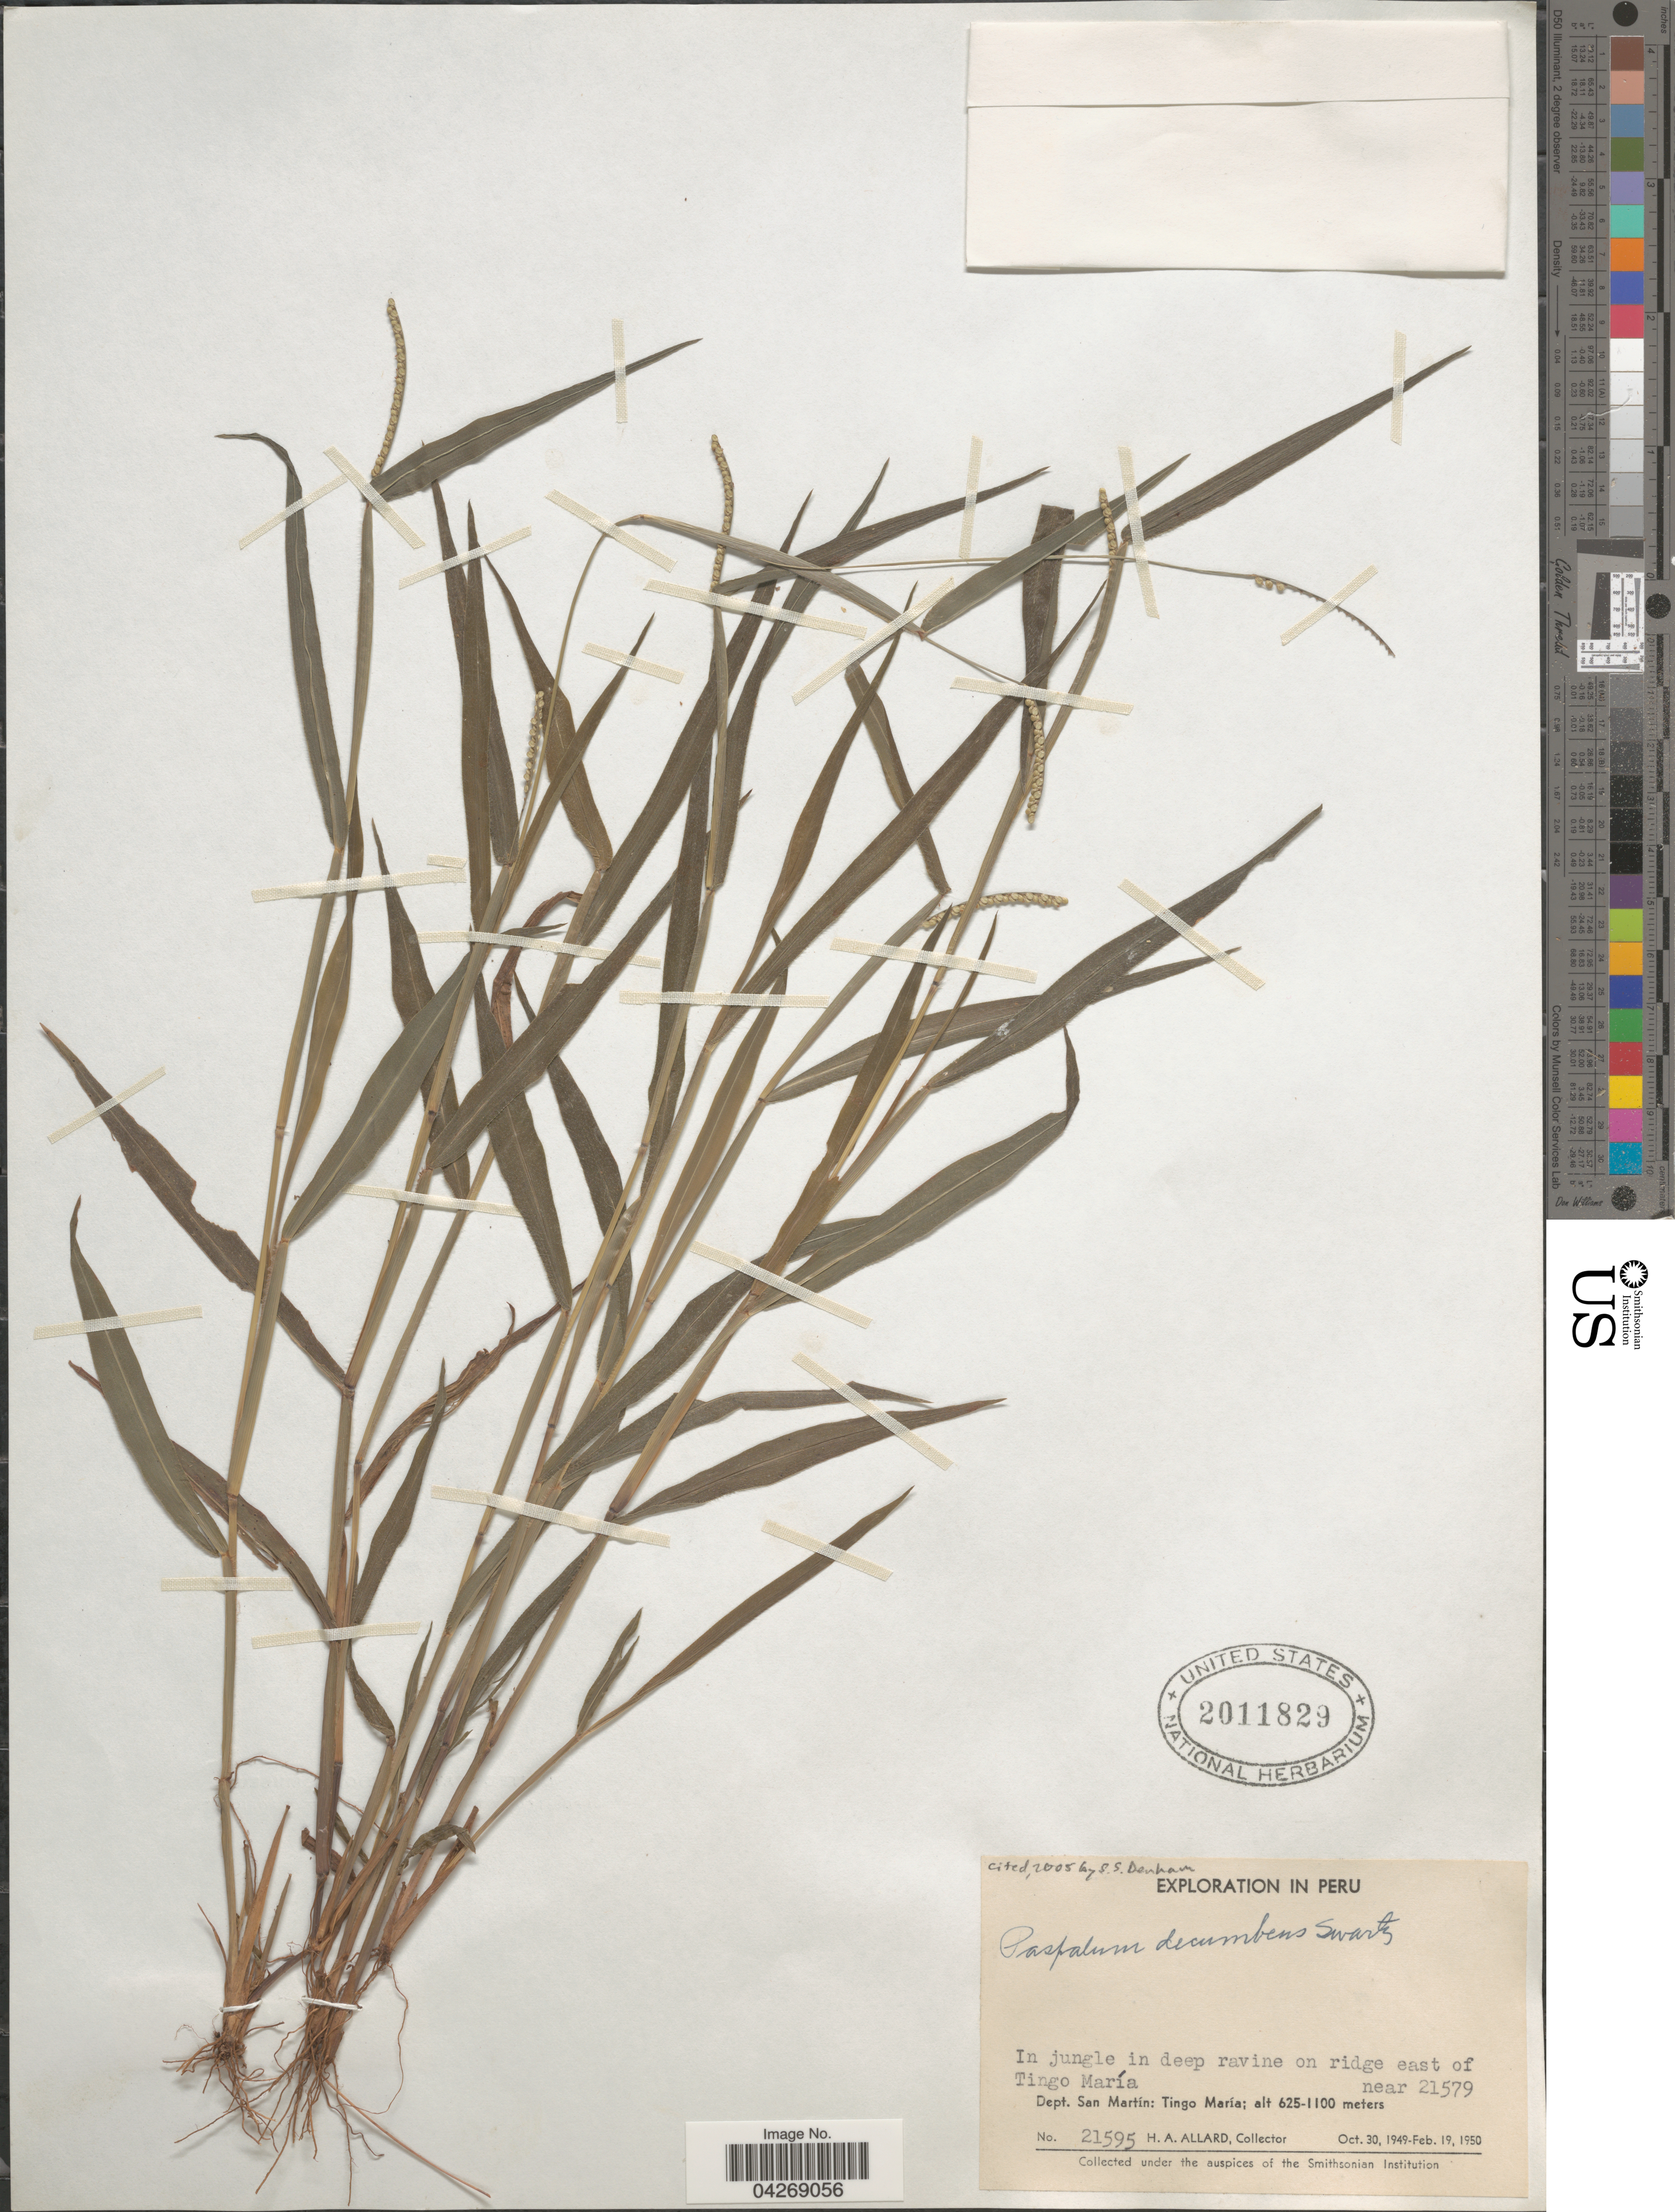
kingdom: Plantae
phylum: Tracheophyta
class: Liliopsida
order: Poales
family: Poaceae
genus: Paspalum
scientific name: Paspalum decumbens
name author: Sw.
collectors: H. A. Allard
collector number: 21595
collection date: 1949-10-30/1950-02-19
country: Peru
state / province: San Martín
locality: Exploration in Peru. In jungle in deep ravine on ridge east of Tingo María near 21579. Dept. San Martín: Tingo María.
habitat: in jungle in deep ravine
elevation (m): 625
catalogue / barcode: US 2011829